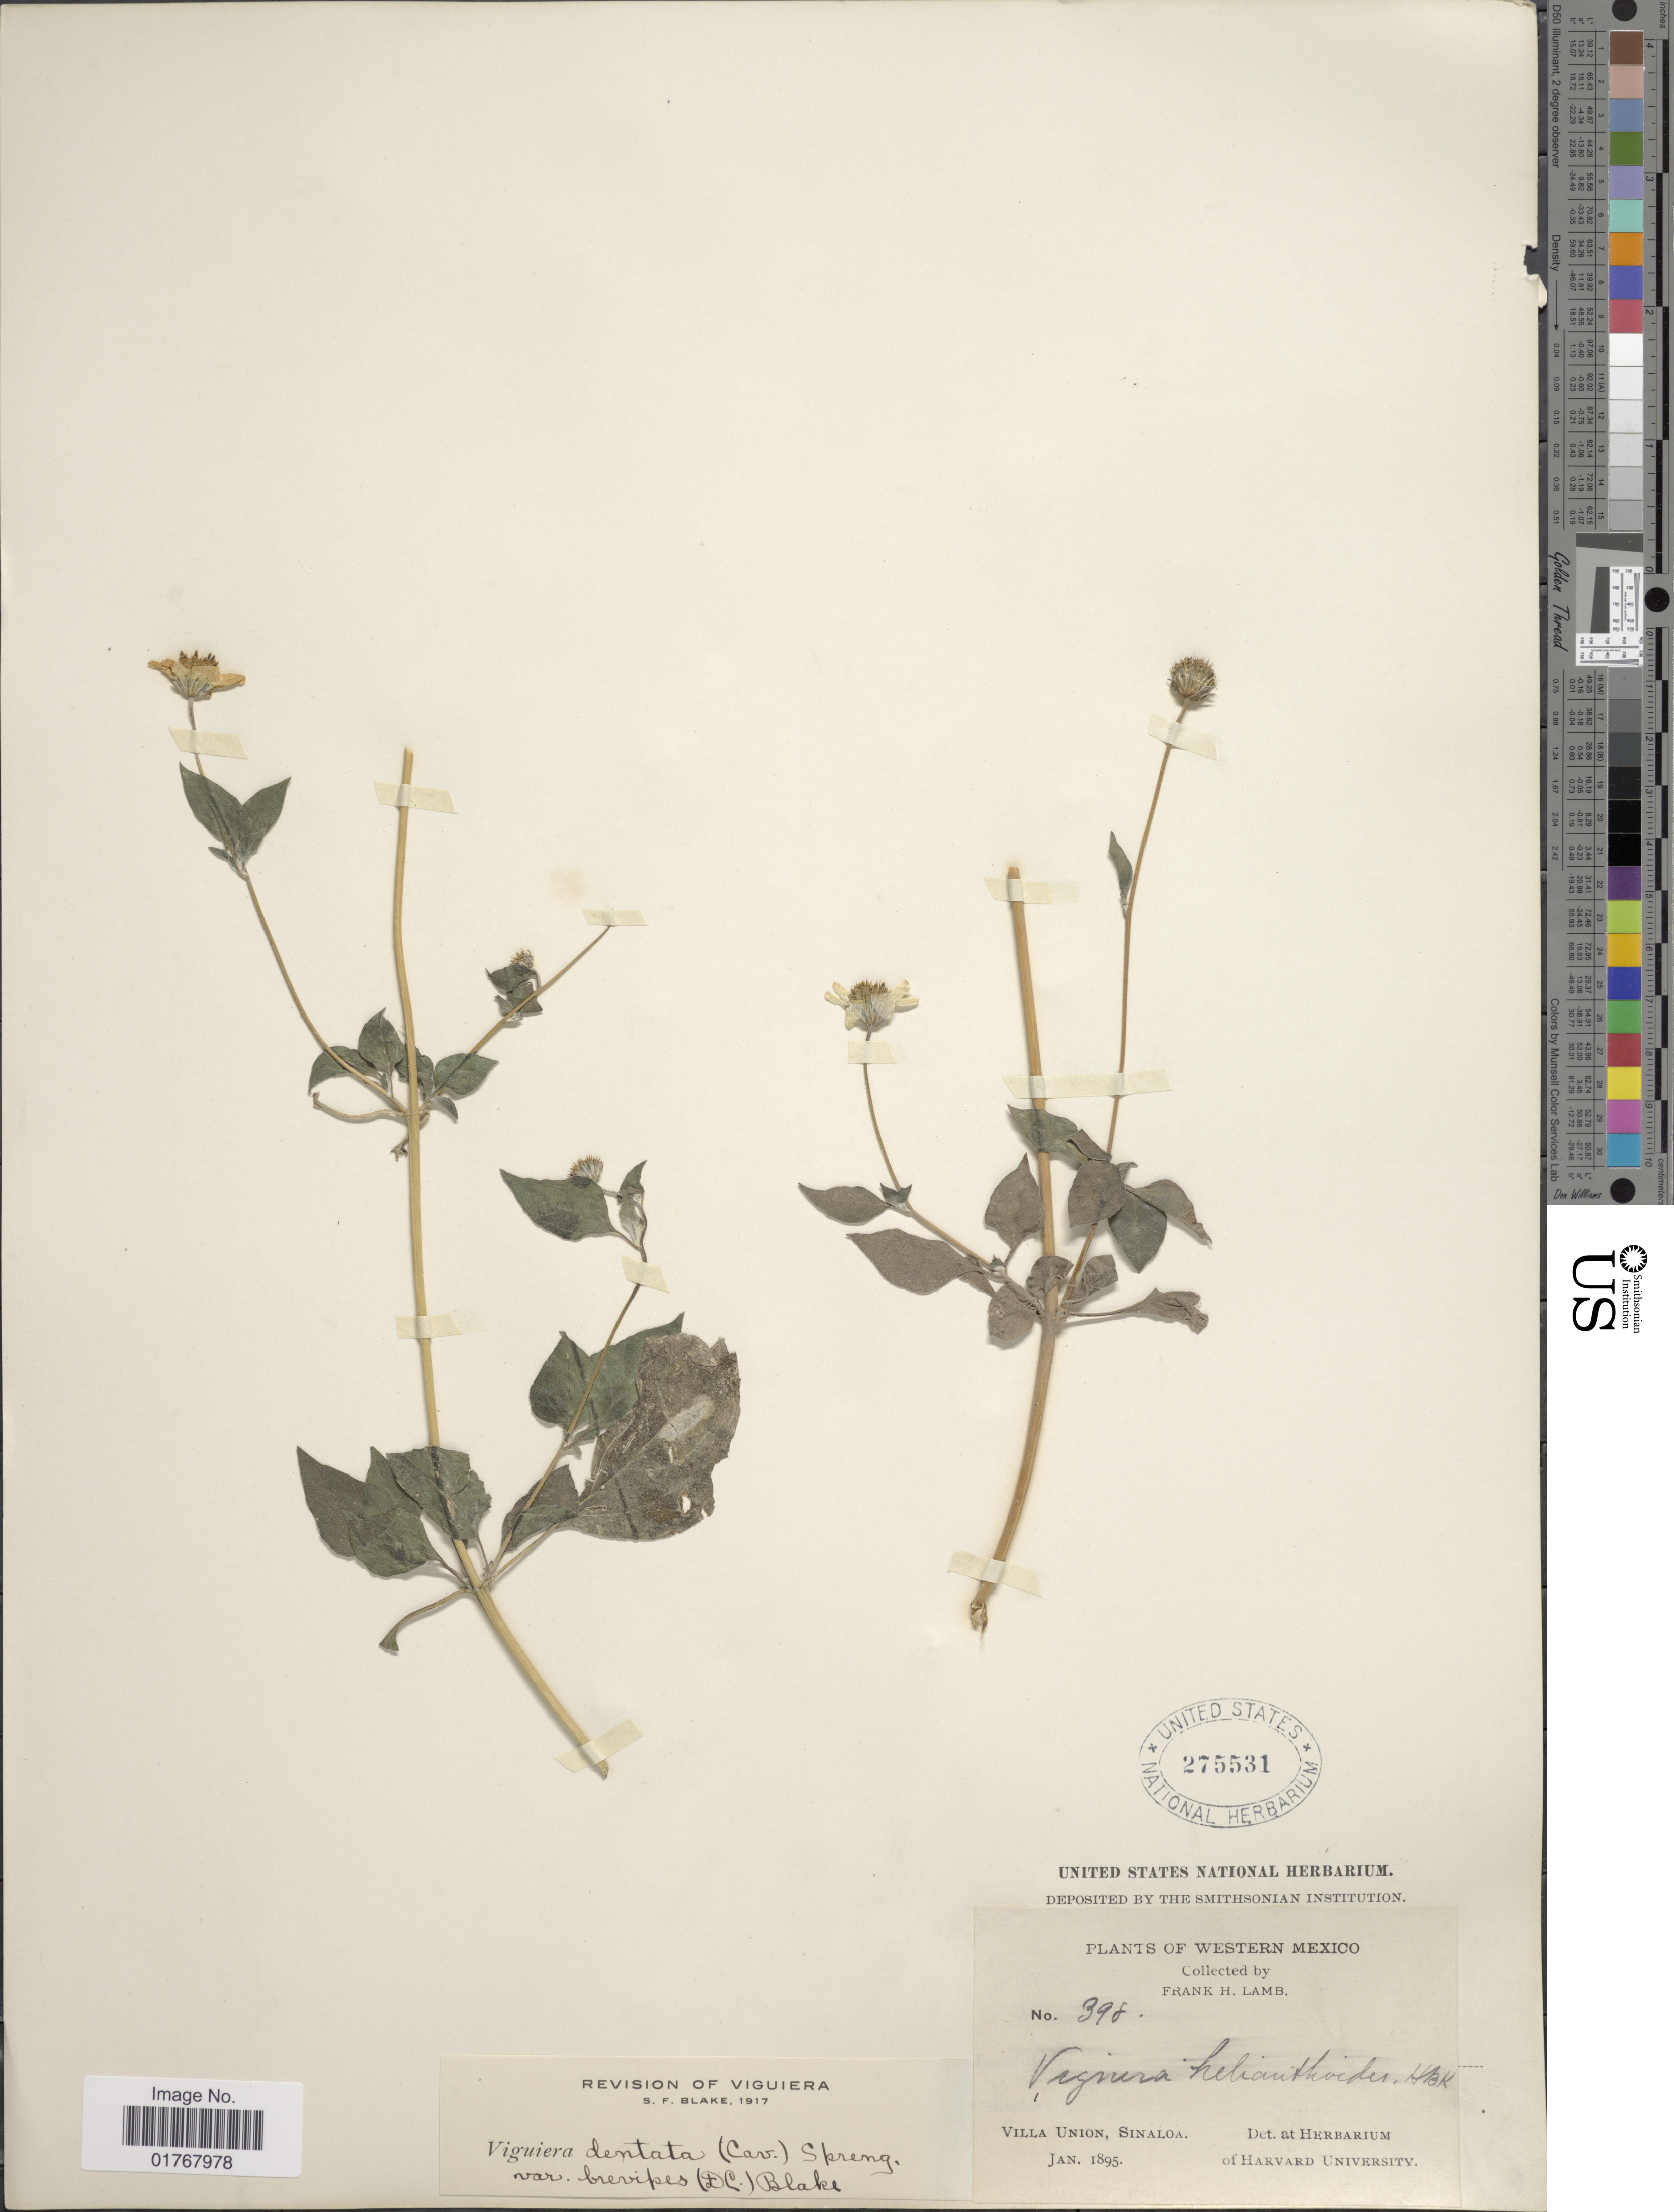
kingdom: Plantae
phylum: Tracheophyta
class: Magnoliopsida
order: Asterales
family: Asteraceae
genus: Viguiera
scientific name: Viguiera dentata var. brevipes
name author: (DC.) S.F. Blake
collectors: F. H. Lamb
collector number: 398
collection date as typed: Jan 1895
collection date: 1895-01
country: Mexico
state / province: Sinaloa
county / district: Mazatlán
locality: Villa Unión.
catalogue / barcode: US 275531